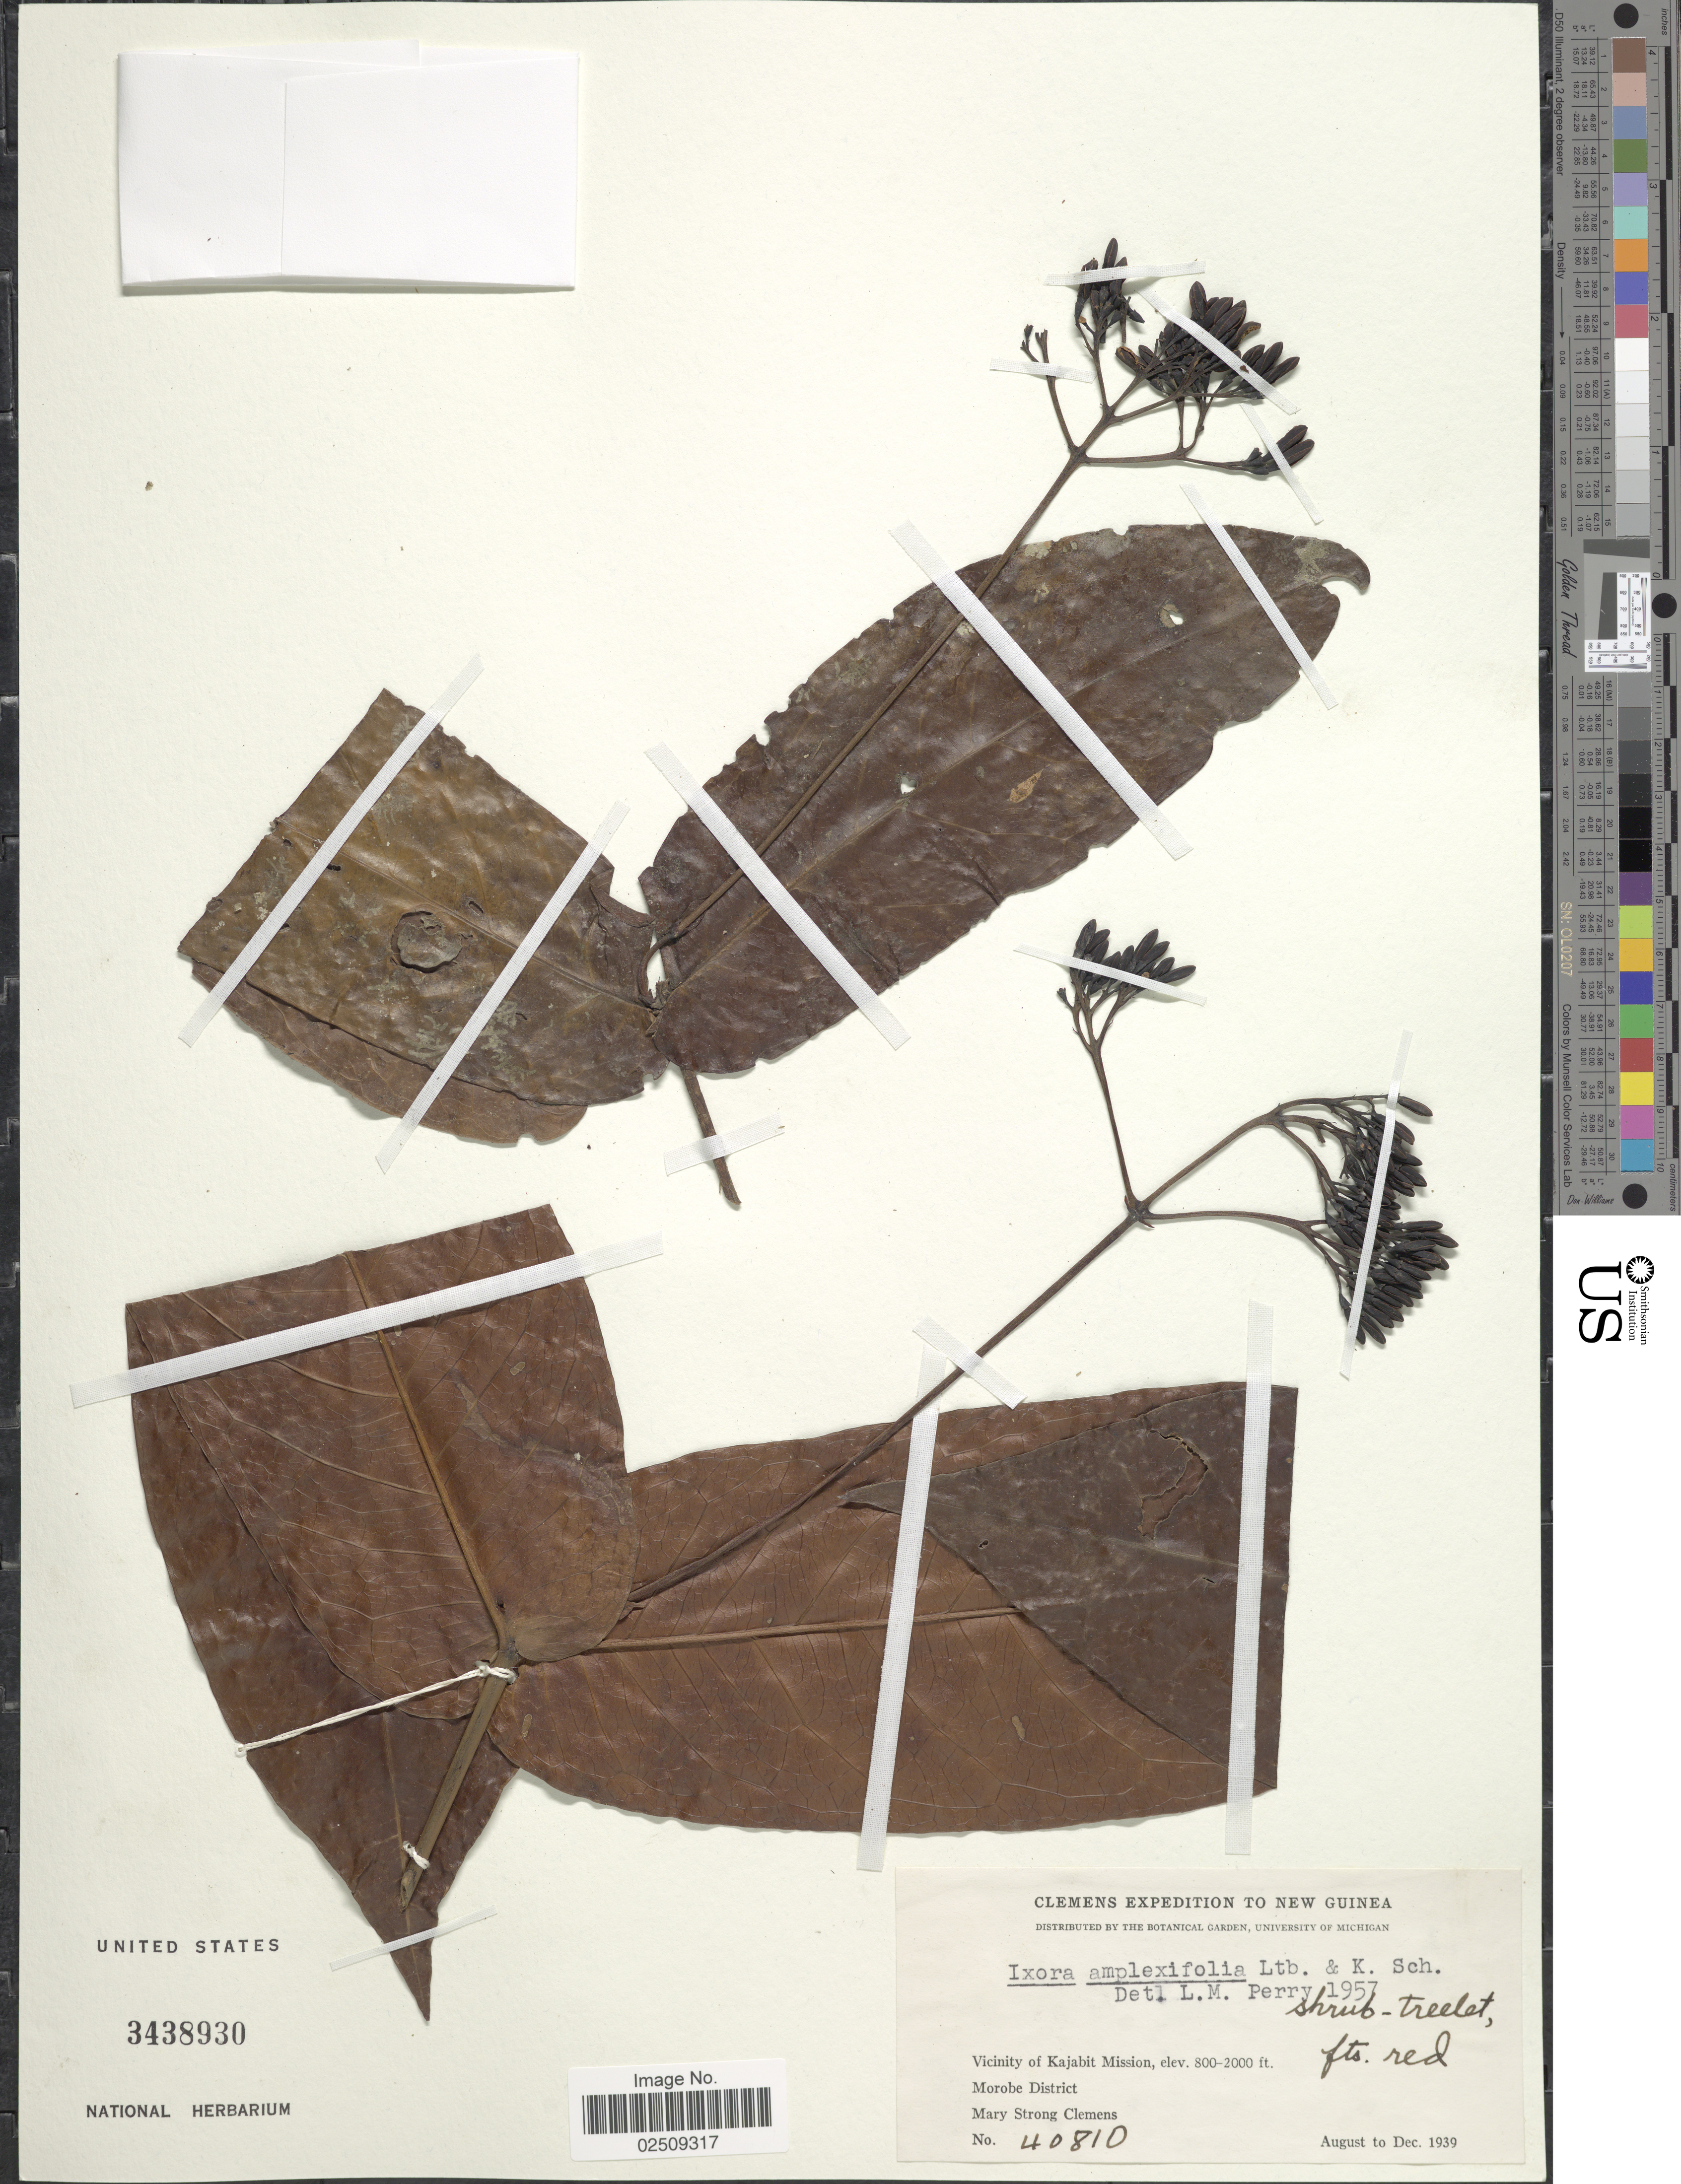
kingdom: Plantae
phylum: Tracheophyta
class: Magnoliopsida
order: Gentianales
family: Rubiaceae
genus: Ixora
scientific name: Ixora amplexifolia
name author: Lauterb. & K. Schum.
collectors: M. S. Clemens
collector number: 40810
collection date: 1939-08/1939-12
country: Papua New Guinea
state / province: Morobe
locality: New Guinea. Vicinity of Kajabit Mission. Morobe District.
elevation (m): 244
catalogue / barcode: US 3438930